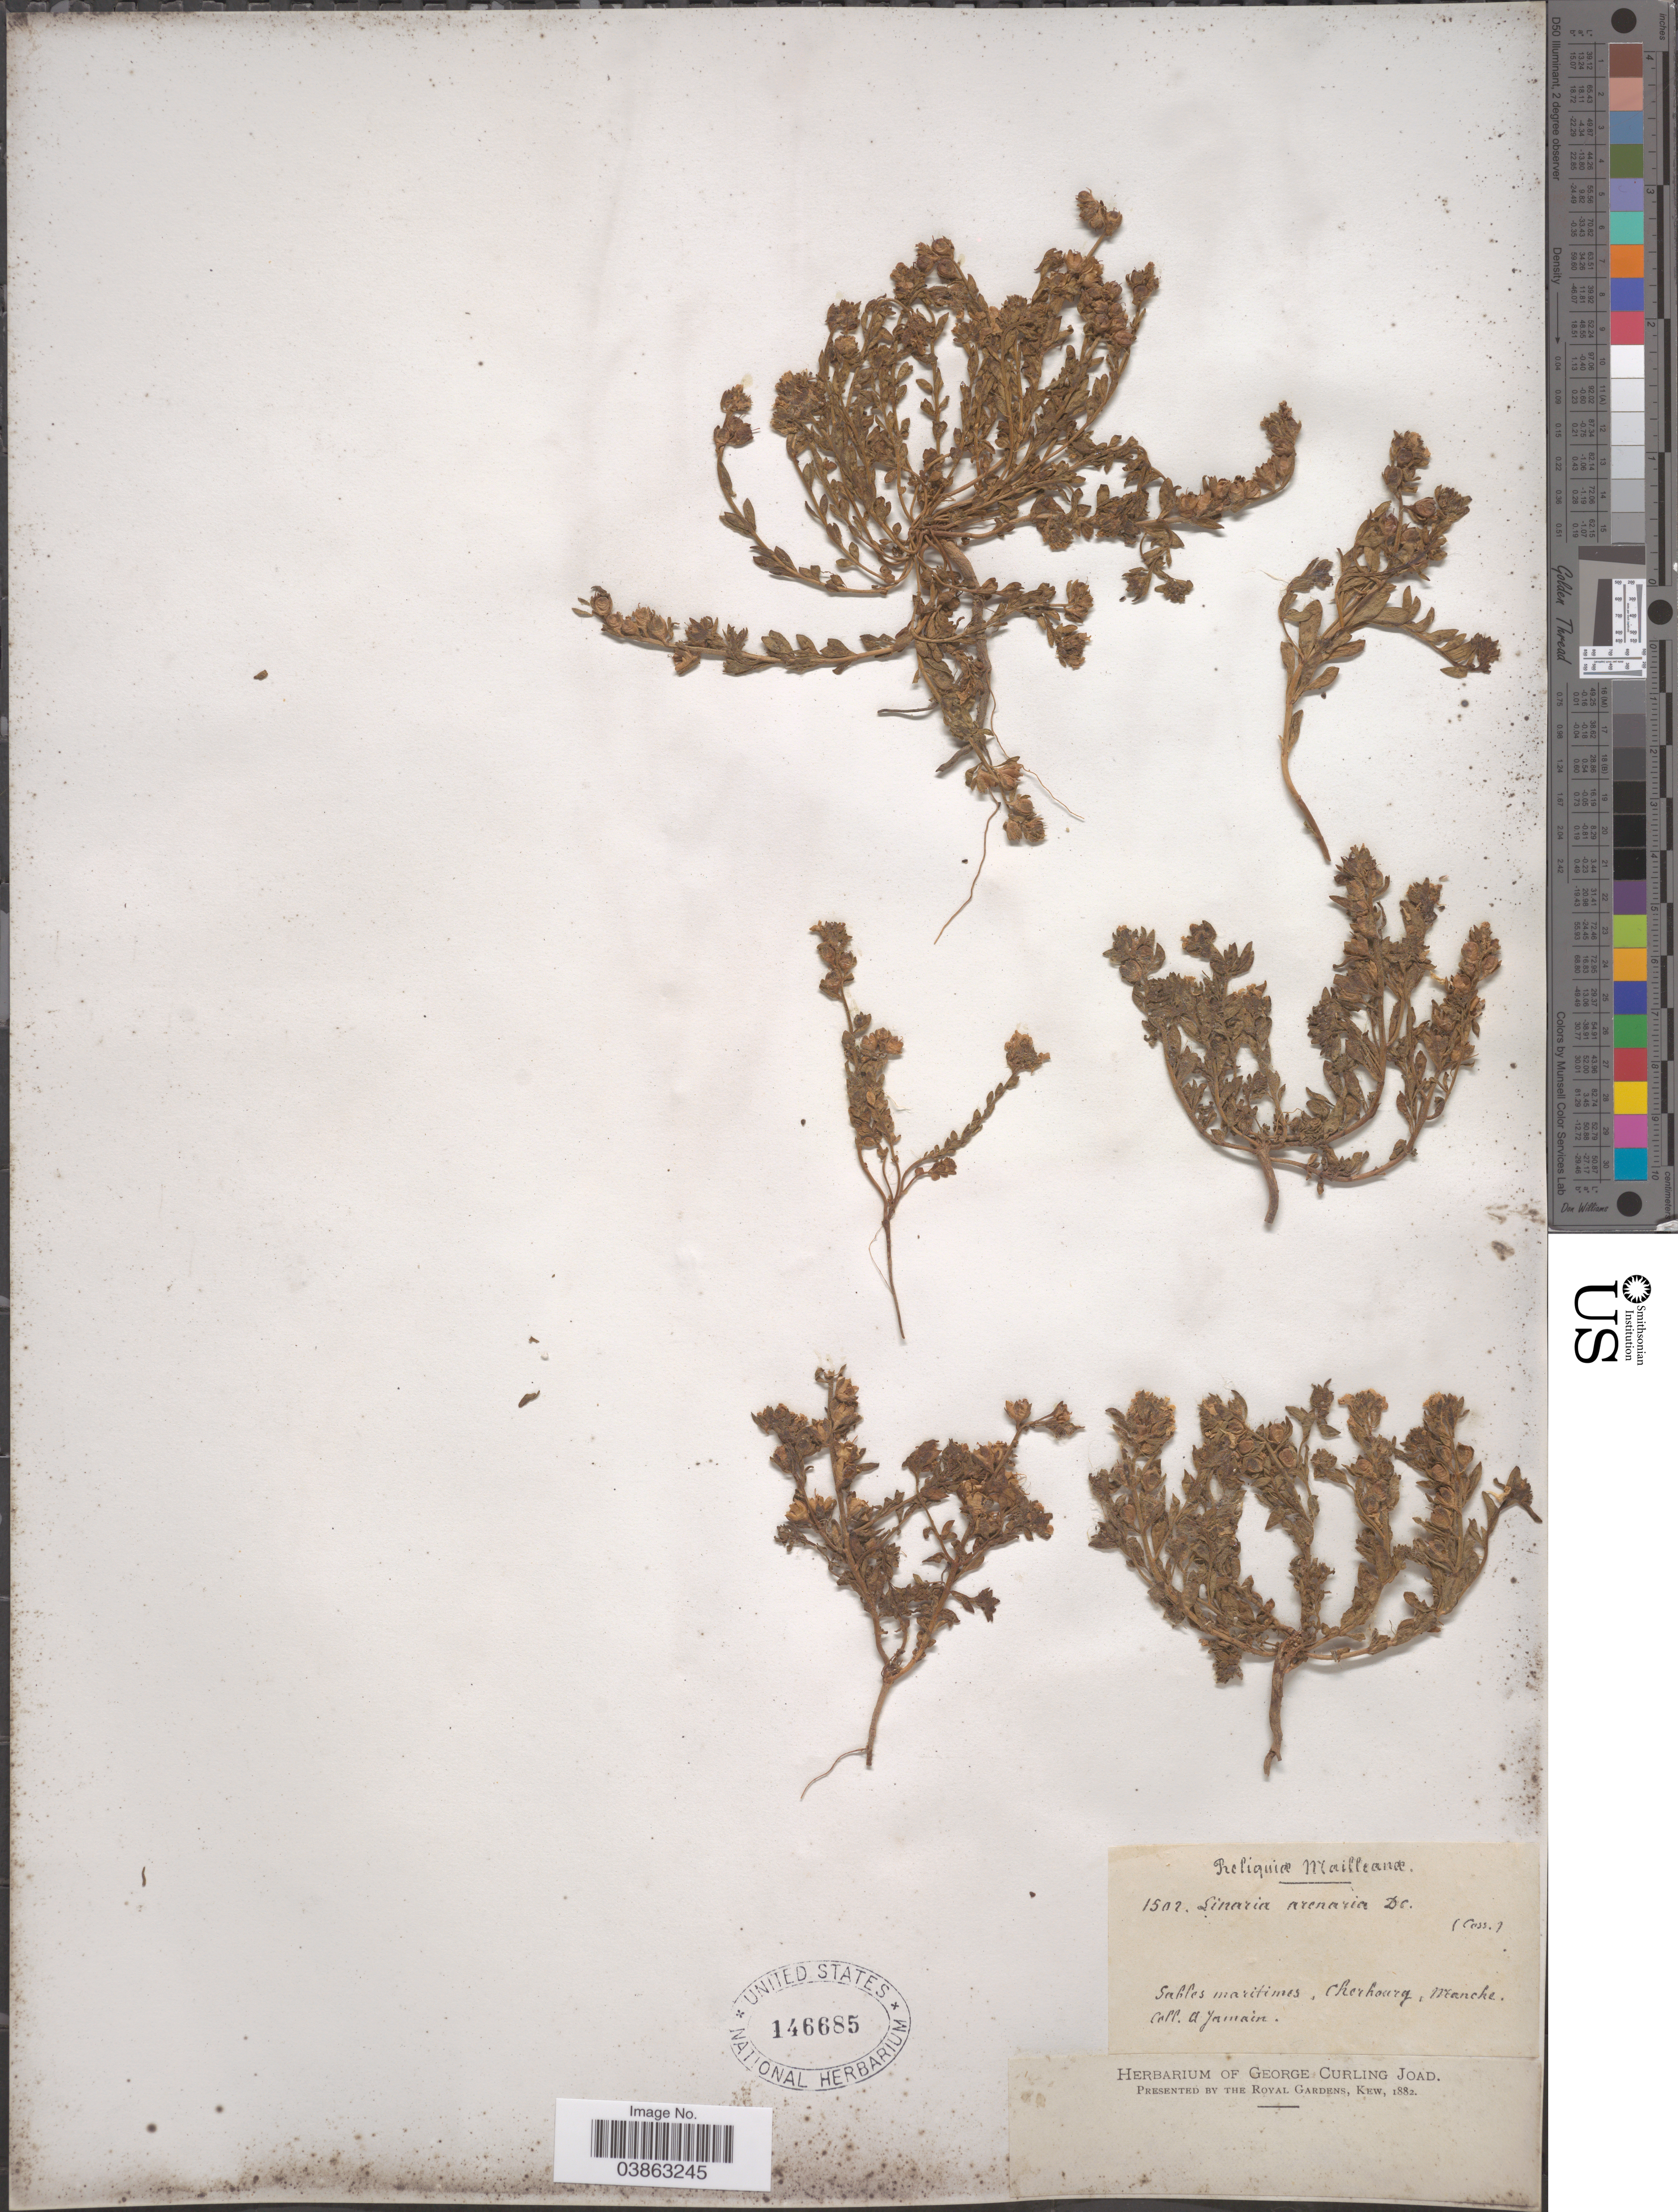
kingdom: Plantae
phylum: Tracheophyta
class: Magnoliopsida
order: Lamiales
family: Plantaginaceae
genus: Linaria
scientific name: Linaria arenaria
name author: DC.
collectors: A. Jamain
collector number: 1502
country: France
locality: Sables maritimes, Cherbourg, Manche.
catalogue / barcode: US 146685